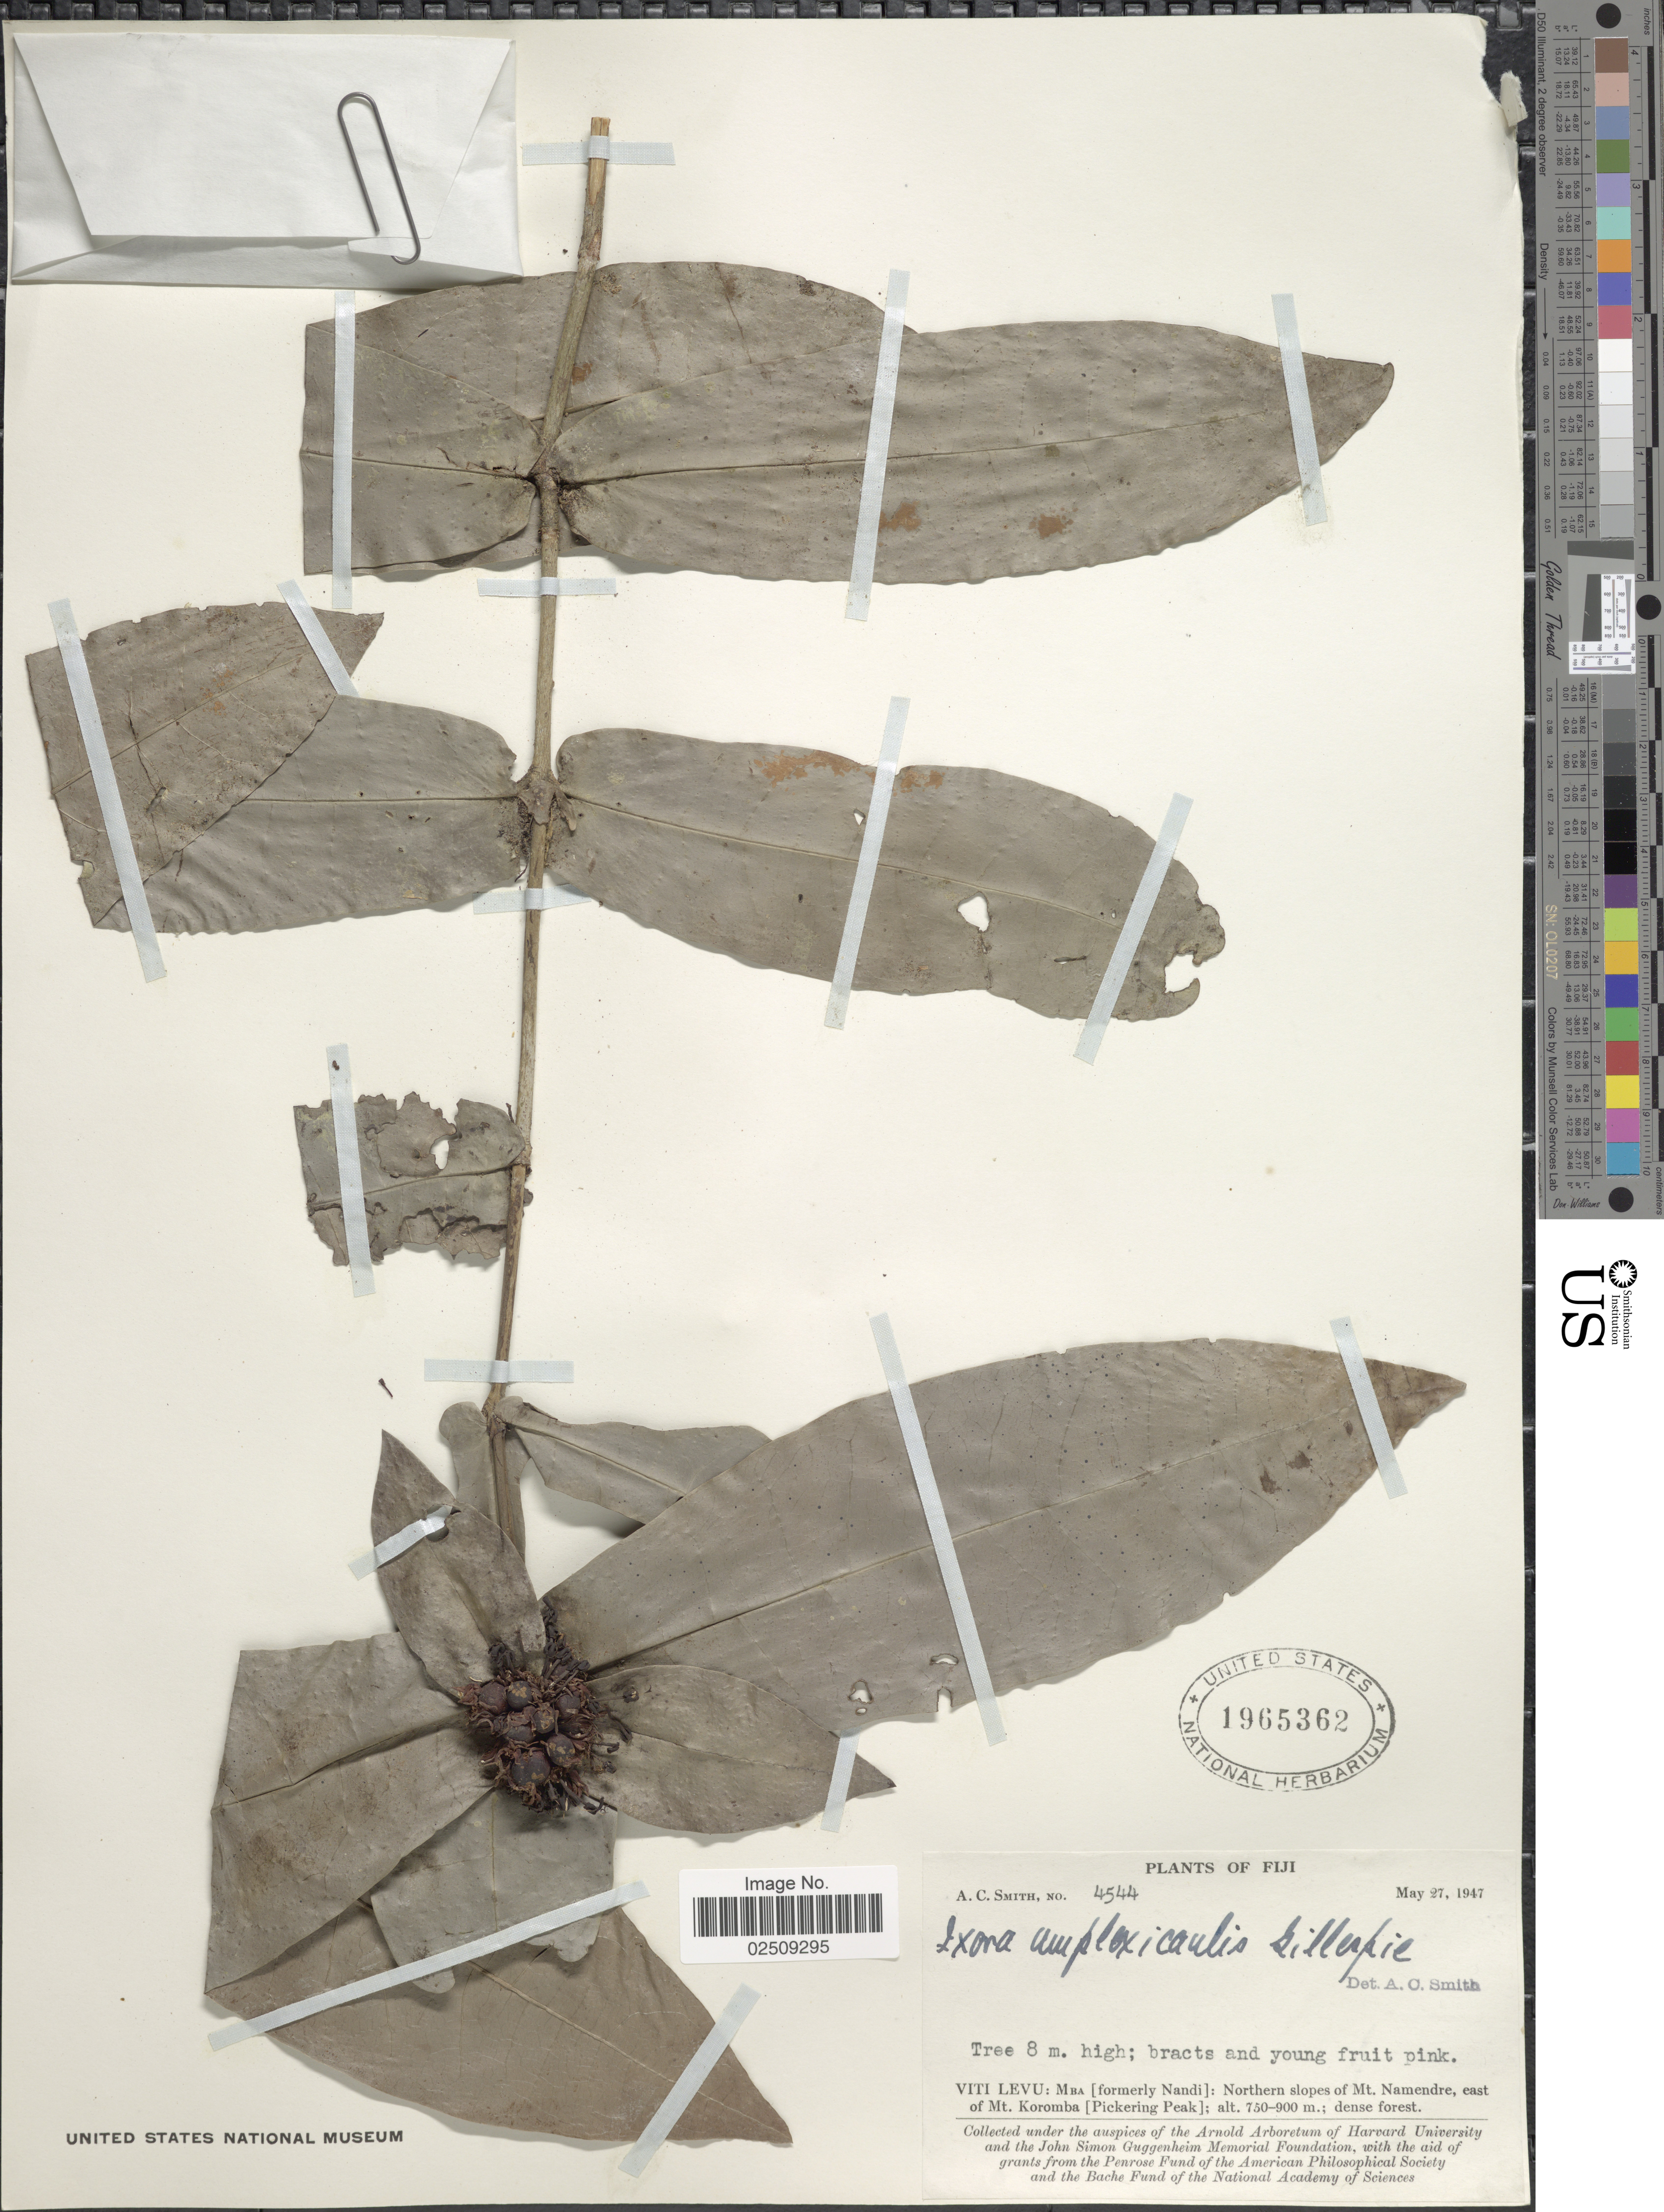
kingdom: Plantae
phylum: Tracheophyta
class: Magnoliopsida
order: Gentianales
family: Rubiaceae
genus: Ixora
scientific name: Ixora amplexicaulis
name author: Gillespie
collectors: A. C. Smith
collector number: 4544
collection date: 1947-05-27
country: Fiji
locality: Viti Levu: Mba [ formerly Nandi]: Northern slopes of Mt. Namendre, east of Mt. Koromba [Pickering Peak].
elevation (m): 750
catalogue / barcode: US 1965362